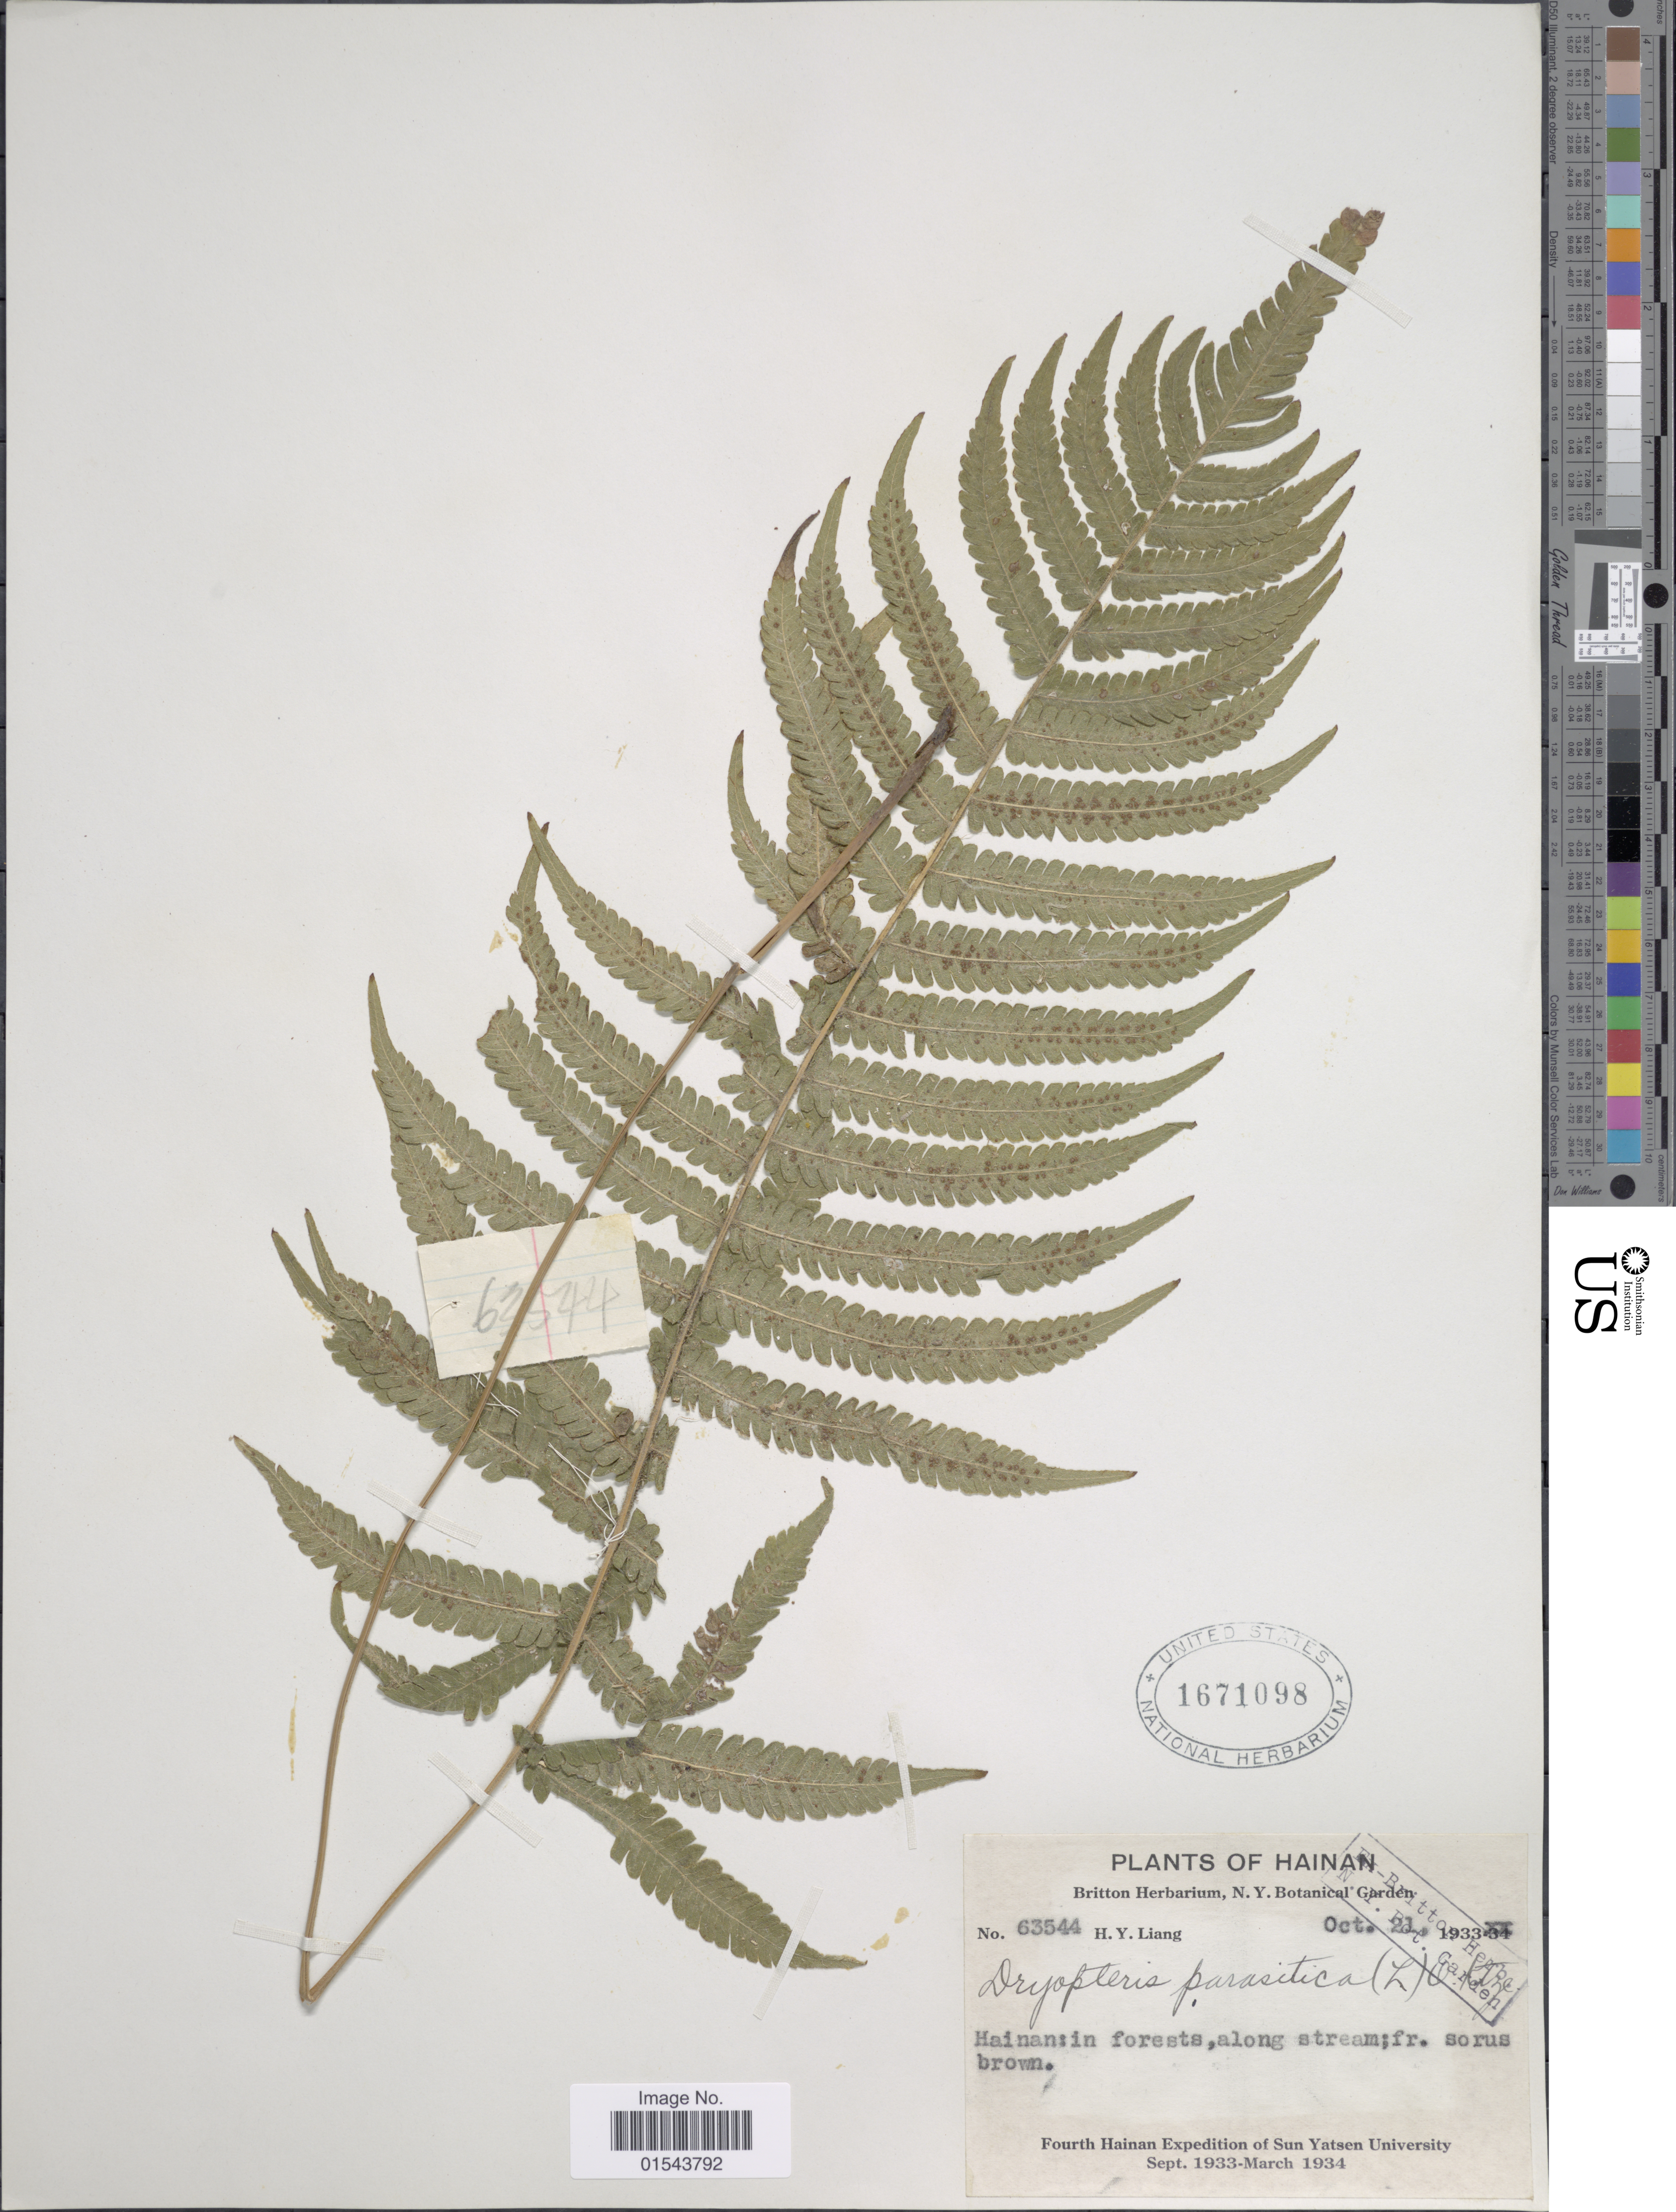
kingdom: Plantae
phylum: Tracheophyta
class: Polypodiopsida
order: Polypodiales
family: Thelypteridaceae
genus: Christella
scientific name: Christella parasitica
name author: (L.) H. Lév.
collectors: H. Y. Liang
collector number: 63544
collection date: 1933-10-21/1934-10-21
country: China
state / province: Hainan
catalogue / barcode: US 1671098